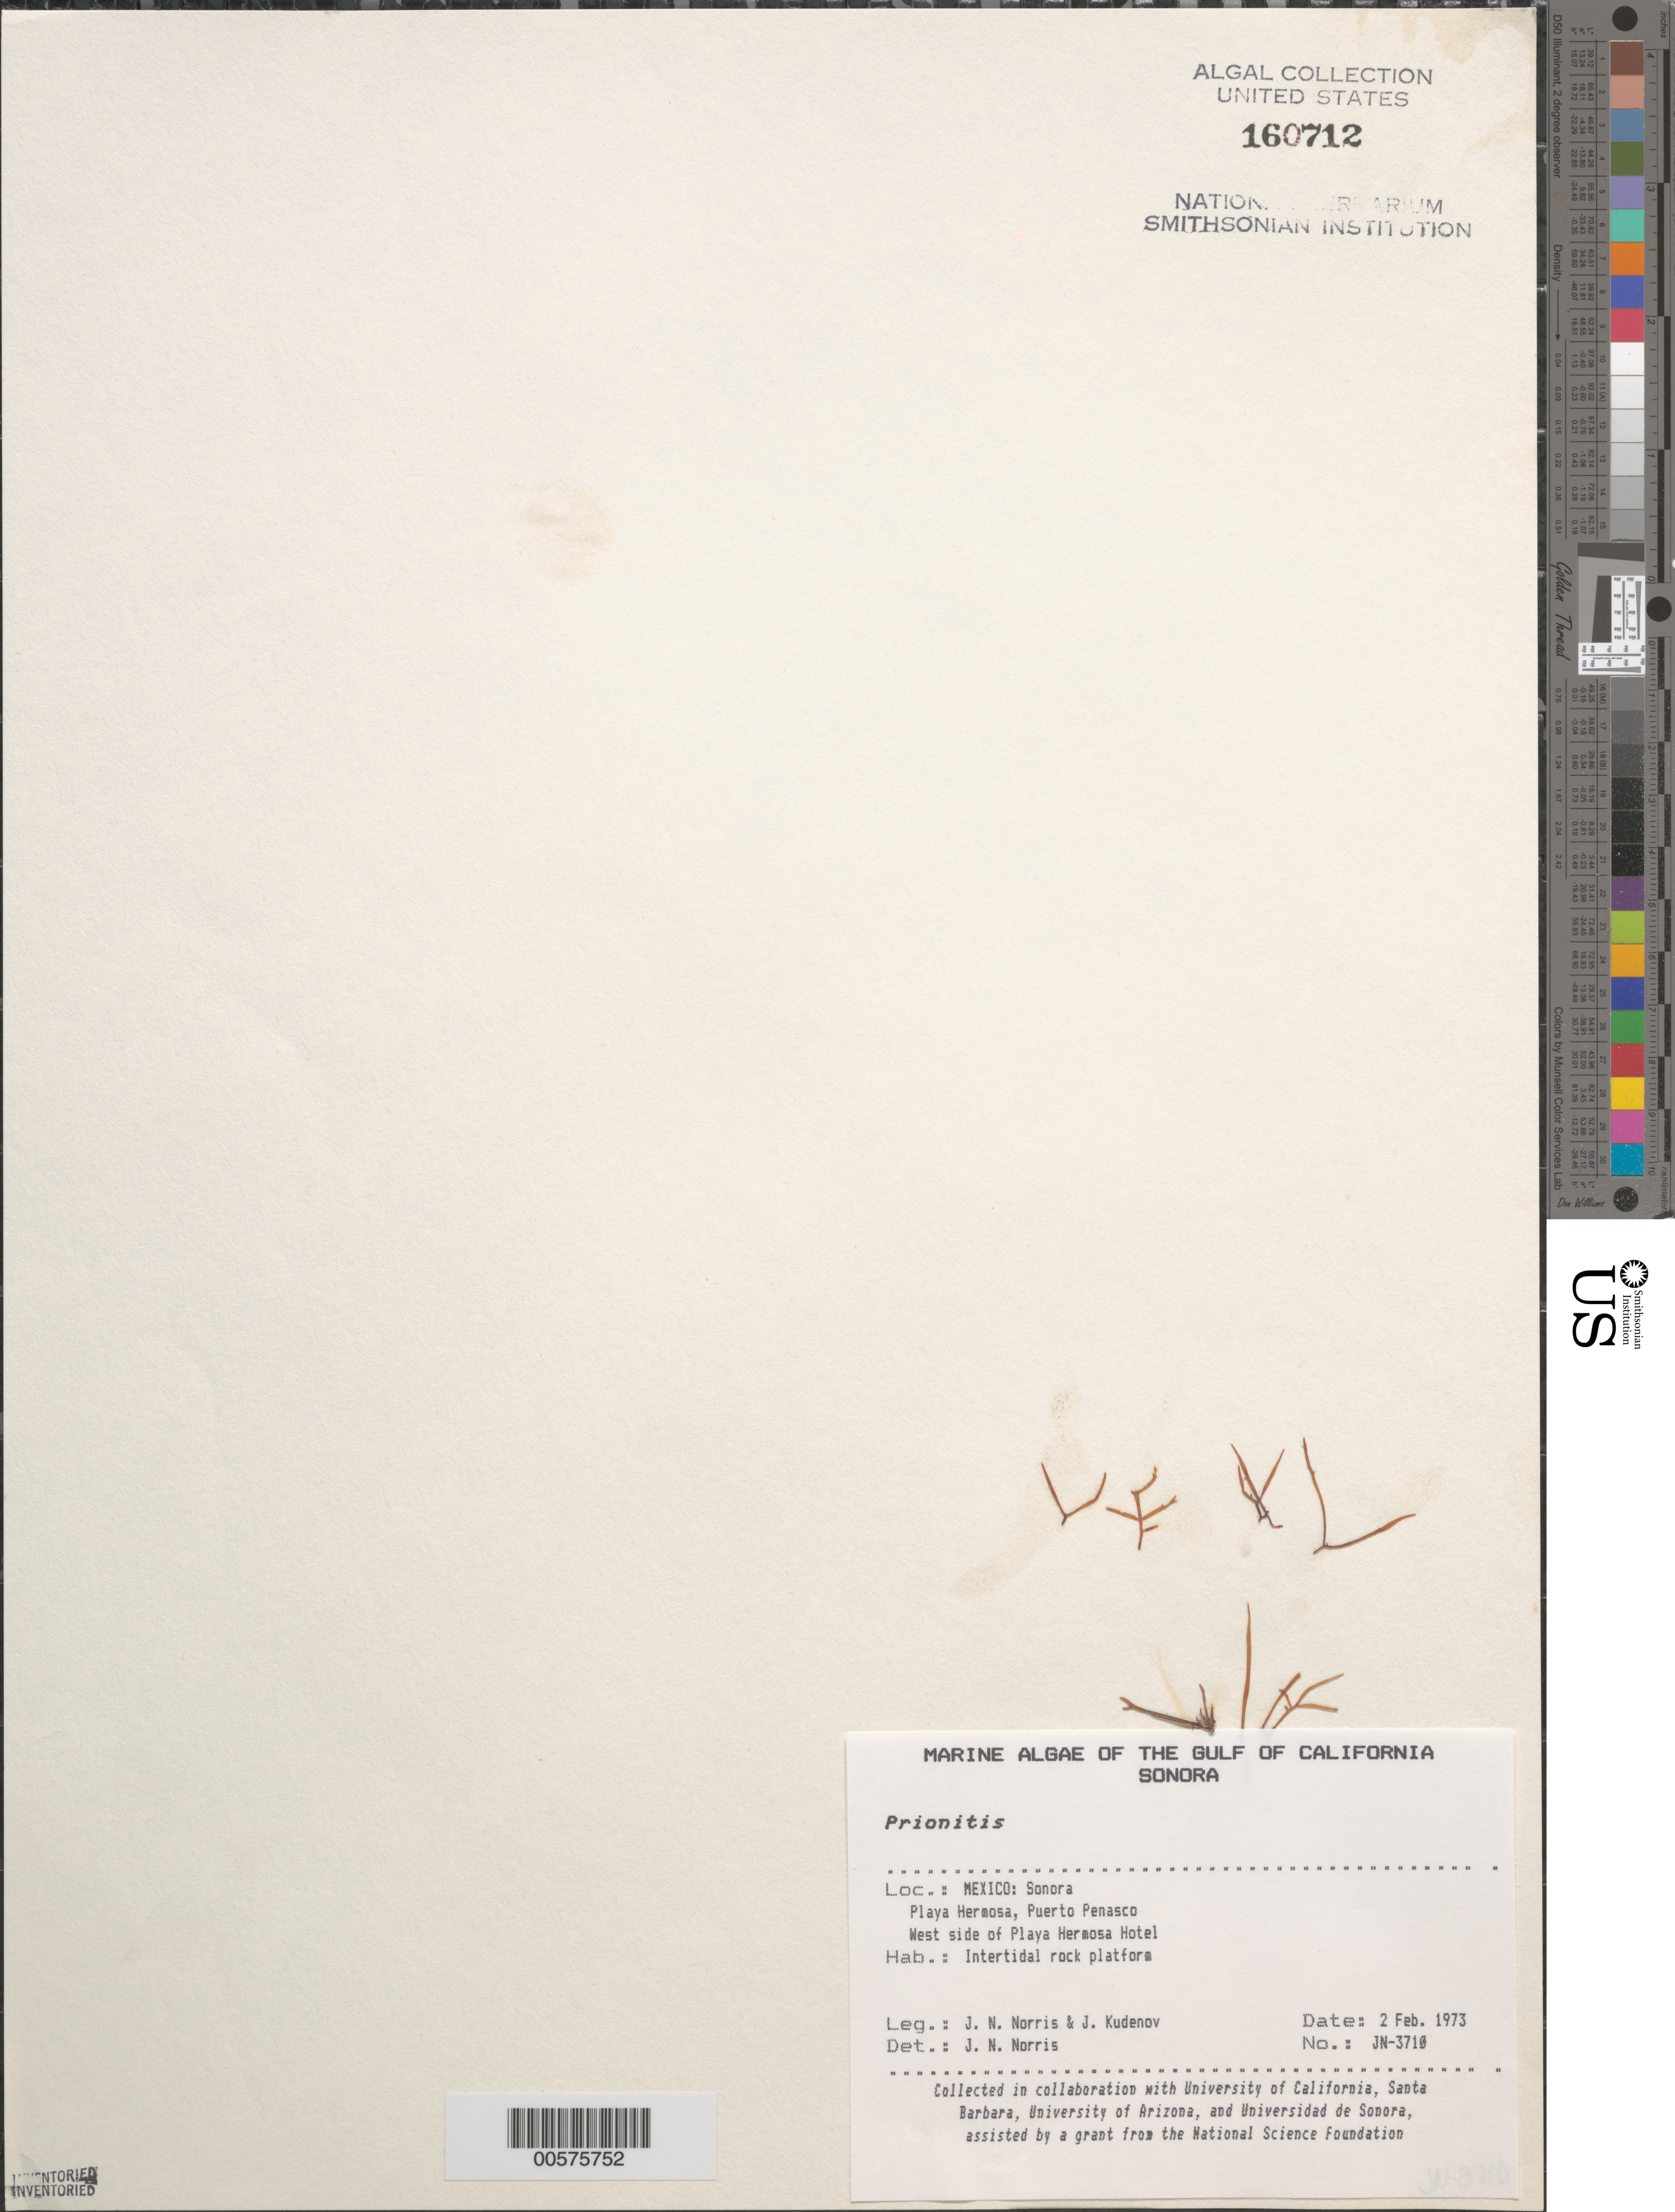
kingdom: Plantae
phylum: Rhodophyta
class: Florideophyceae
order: Cryptonemiales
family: Cryptonemiaceae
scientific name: Prionitis sp.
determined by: Norris, James N.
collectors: J. N. Norris & J. Kudenov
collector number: JN-3710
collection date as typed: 02 Feb 1973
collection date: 1973-02-02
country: Mexico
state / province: Sonora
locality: Playa Hermosa, Puerto Penasco, Playa Hermosa Hotel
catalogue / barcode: US 160712